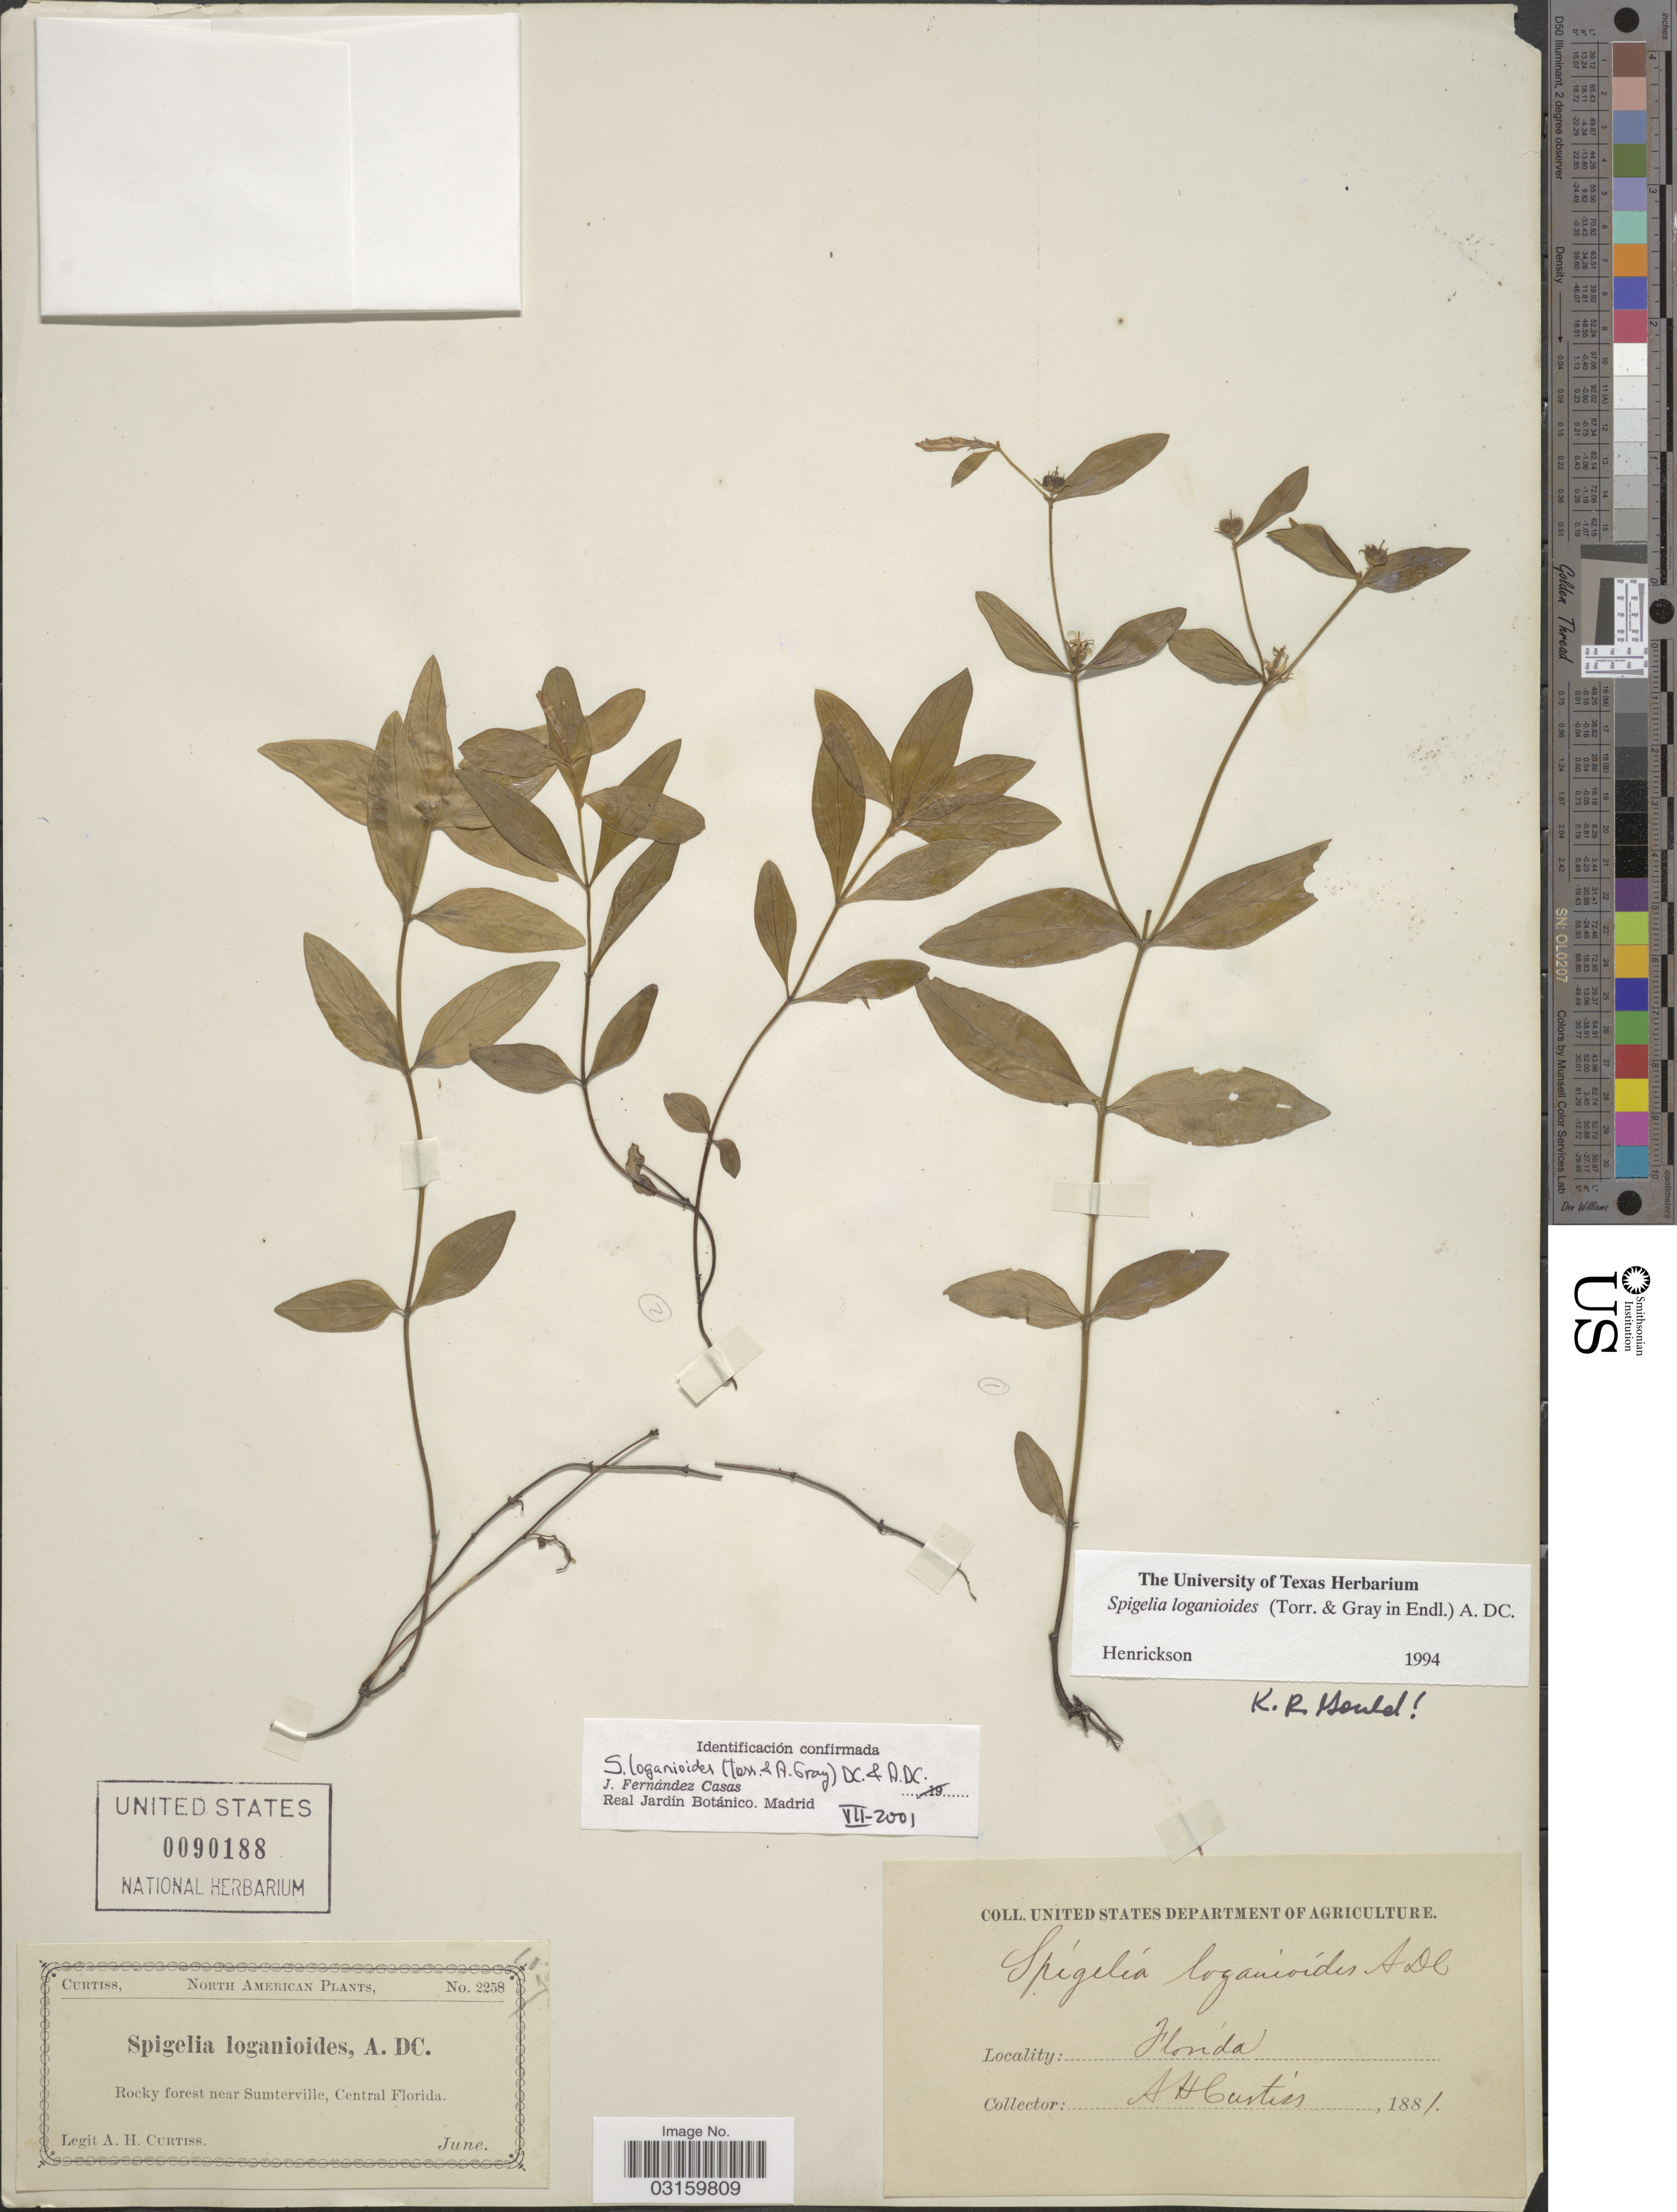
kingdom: Plantae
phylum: Tracheophyta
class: Magnoliopsida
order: Gentianales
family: Loganiaceae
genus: Spigelia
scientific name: Spigelia loganioides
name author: A. DC.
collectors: A. H. Curtiss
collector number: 2258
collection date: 1881-06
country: United States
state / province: Florida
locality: Rocky forest near Sumterville, Central Florida.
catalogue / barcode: US 90188